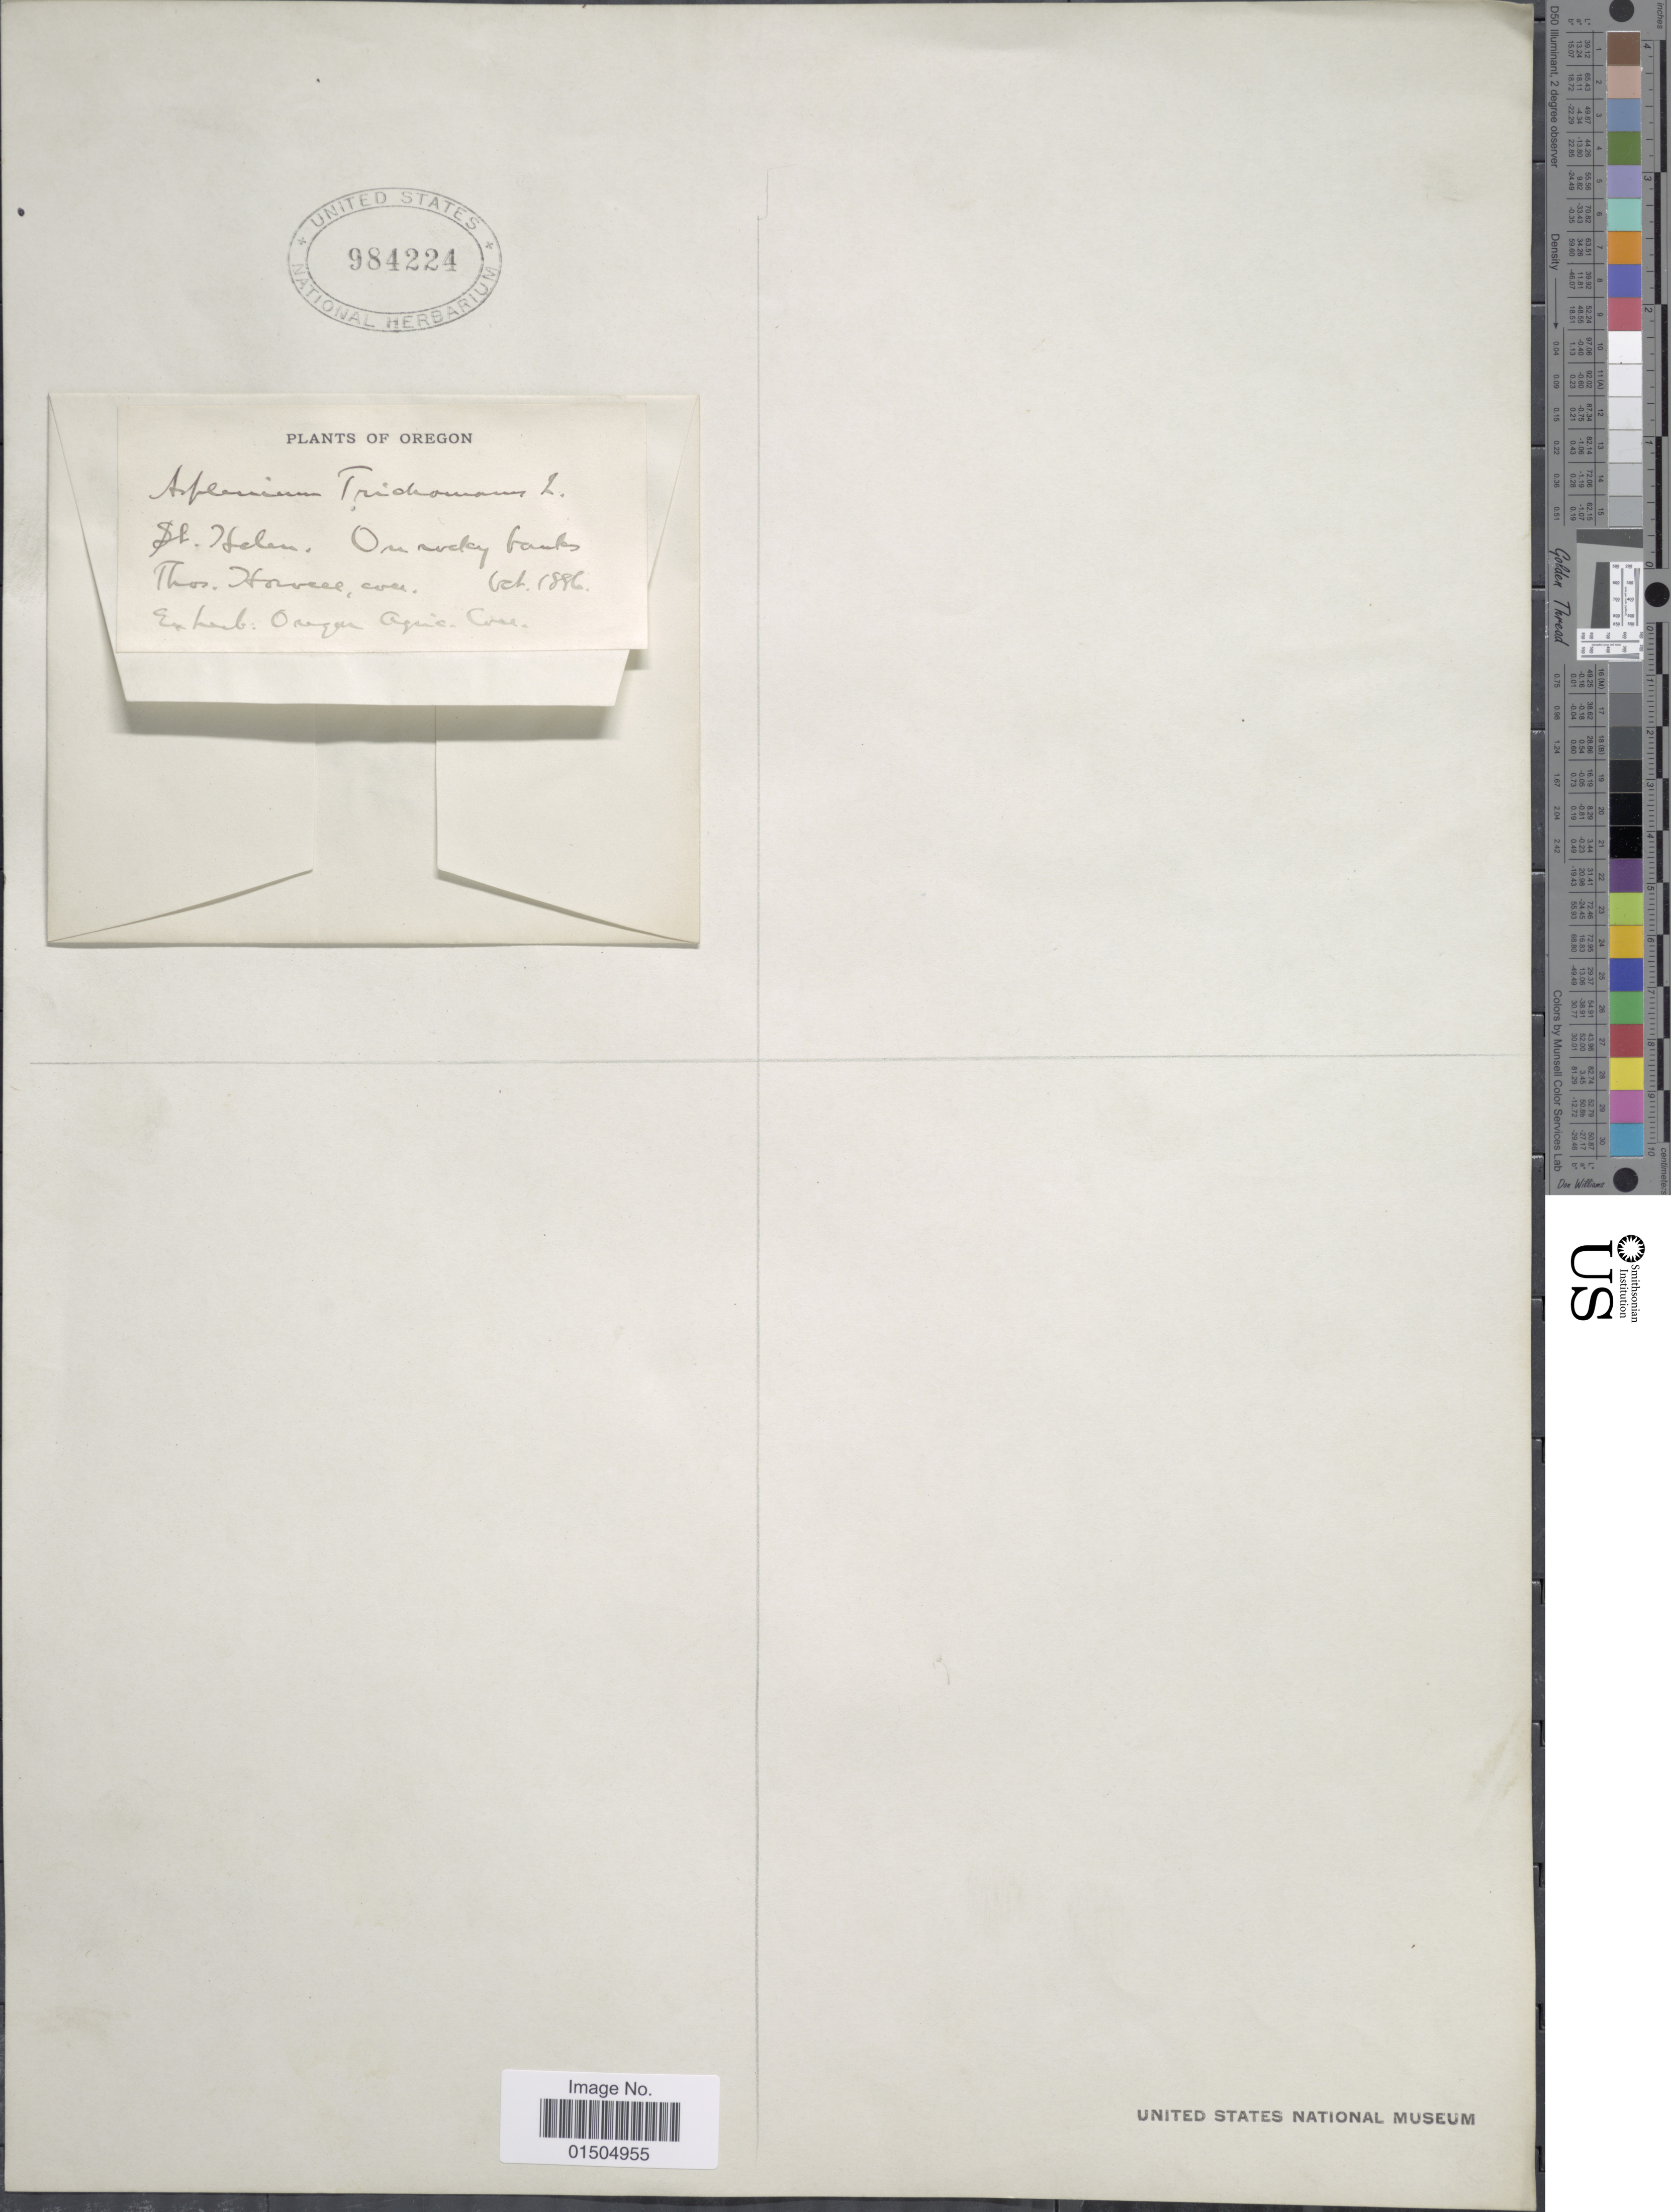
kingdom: Plantae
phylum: Tracheophyta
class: Polypodiopsida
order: Polypodiales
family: Aspleniaceae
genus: Asplenium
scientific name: Asplenium trichomanes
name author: L.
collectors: T. Howell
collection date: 1886-10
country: United States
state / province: Oregon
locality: St. Helen.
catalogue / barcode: US 984224